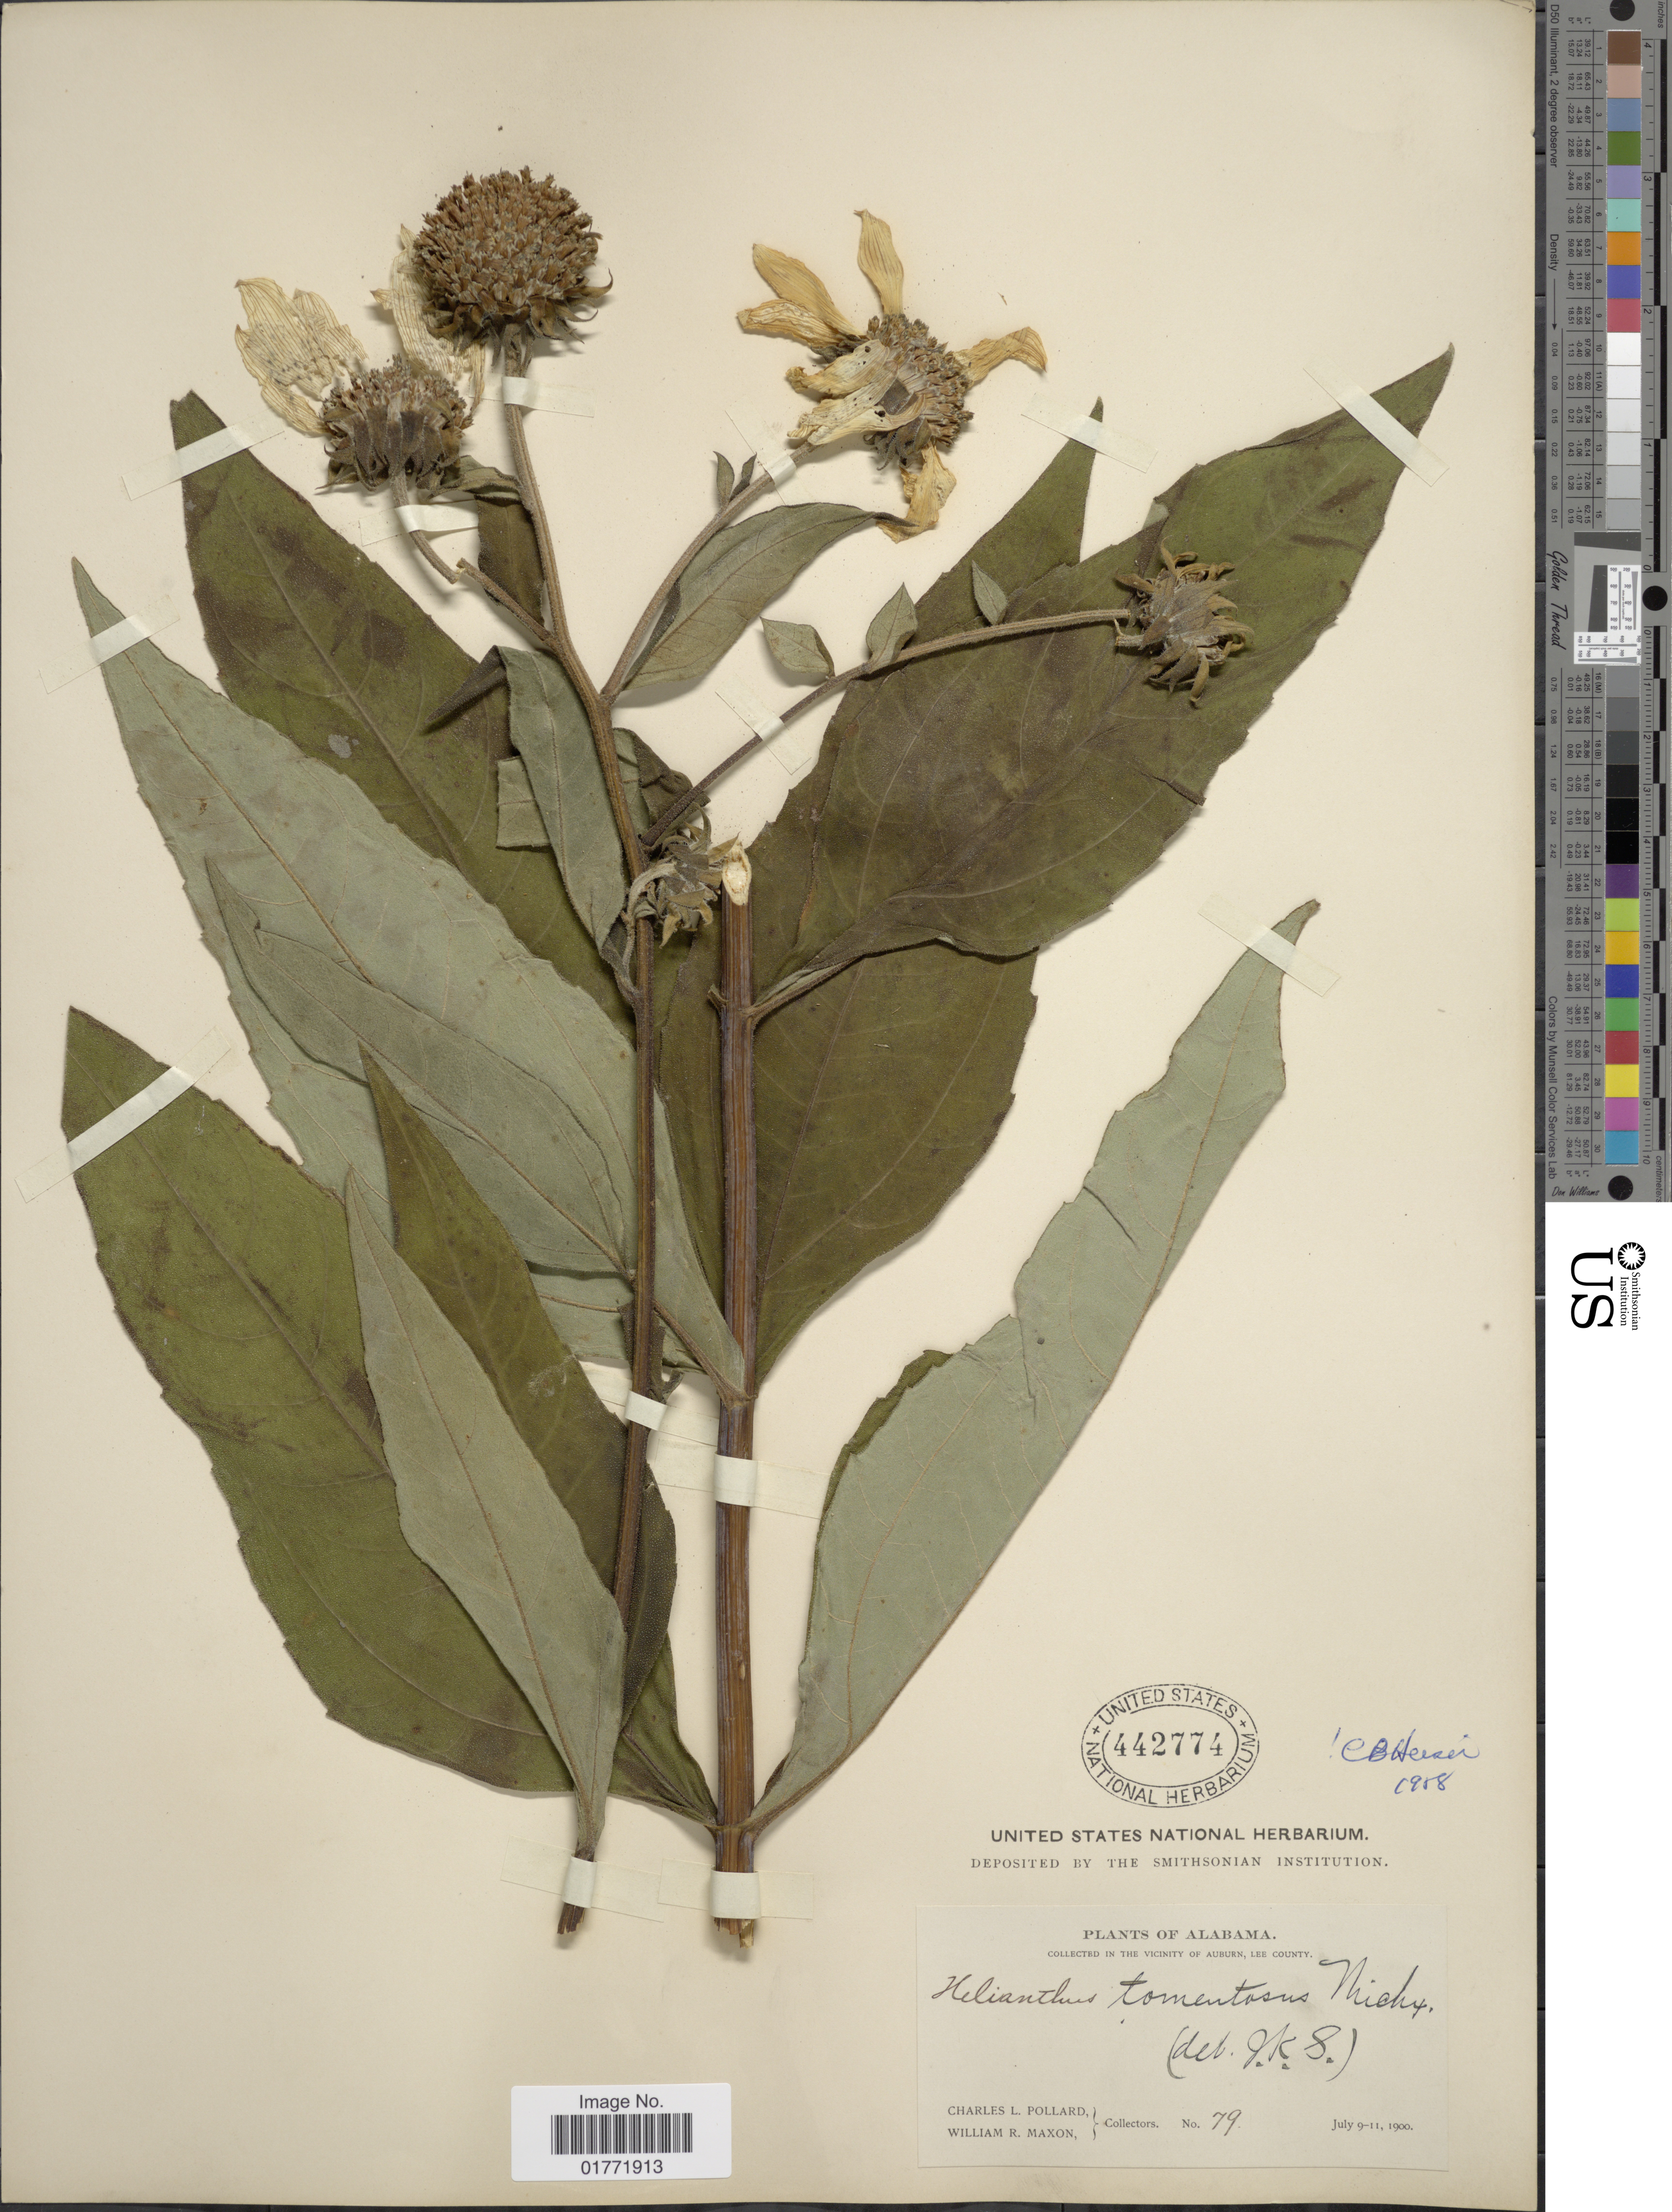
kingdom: Plantae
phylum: Tracheophyta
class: Magnoliopsida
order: Asterales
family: Asteraceae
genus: Helianthus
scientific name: Helianthus tomentosus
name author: Michx.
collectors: C. L. Pollard & W. R. Maxon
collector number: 749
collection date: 1900-07-09/1900-07-11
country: United States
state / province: Alabama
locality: Alabama, in the vicinity of Auburn, Lee County.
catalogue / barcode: US 442774